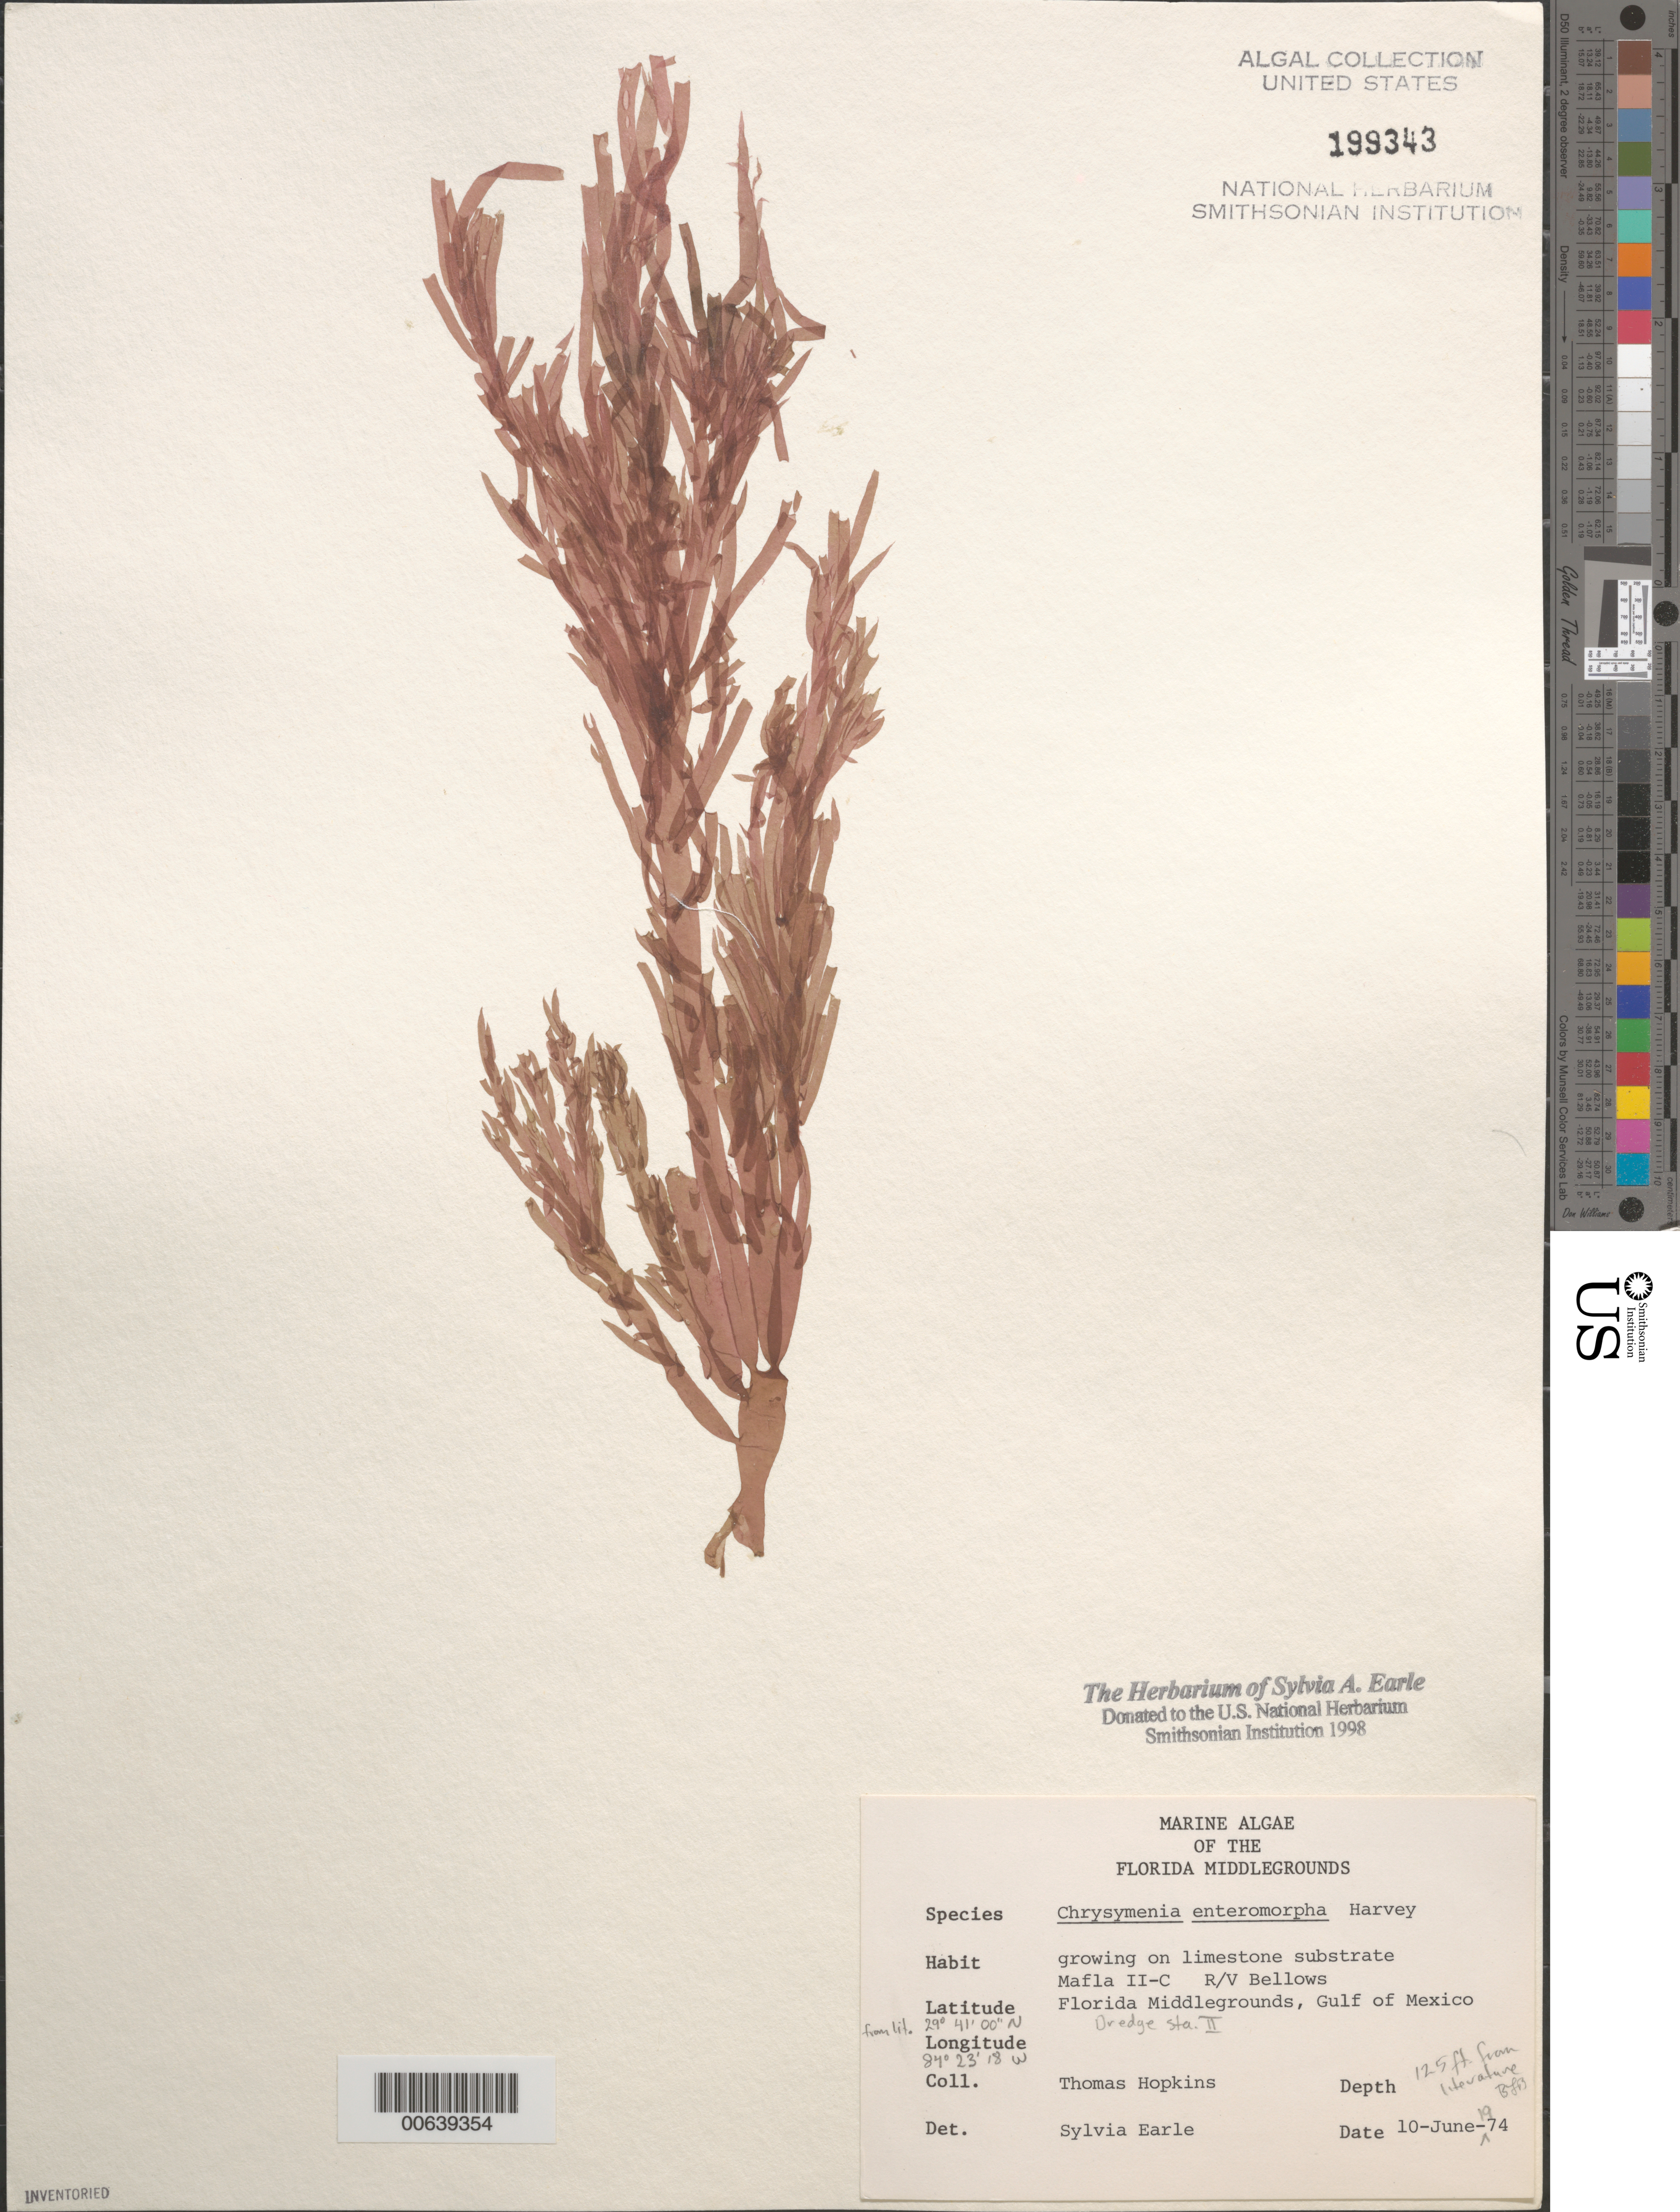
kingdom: Plantae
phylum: Rhodophyta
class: Florideophyceae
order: Rhodymeniales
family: Rhodymeniaceae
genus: Botryocladia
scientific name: Botryocladia enteromorpha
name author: (Harv.) W.E. Schmidt et al. in W.E. Schmidt et al.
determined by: Algae name updating Project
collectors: T. Hopkins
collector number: Station MAFLA Ii-c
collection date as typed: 10 Jun 1974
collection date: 1974-06-10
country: United States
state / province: Florida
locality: Florida Middle Grounds, Gulf of Mexico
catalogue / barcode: US 199343